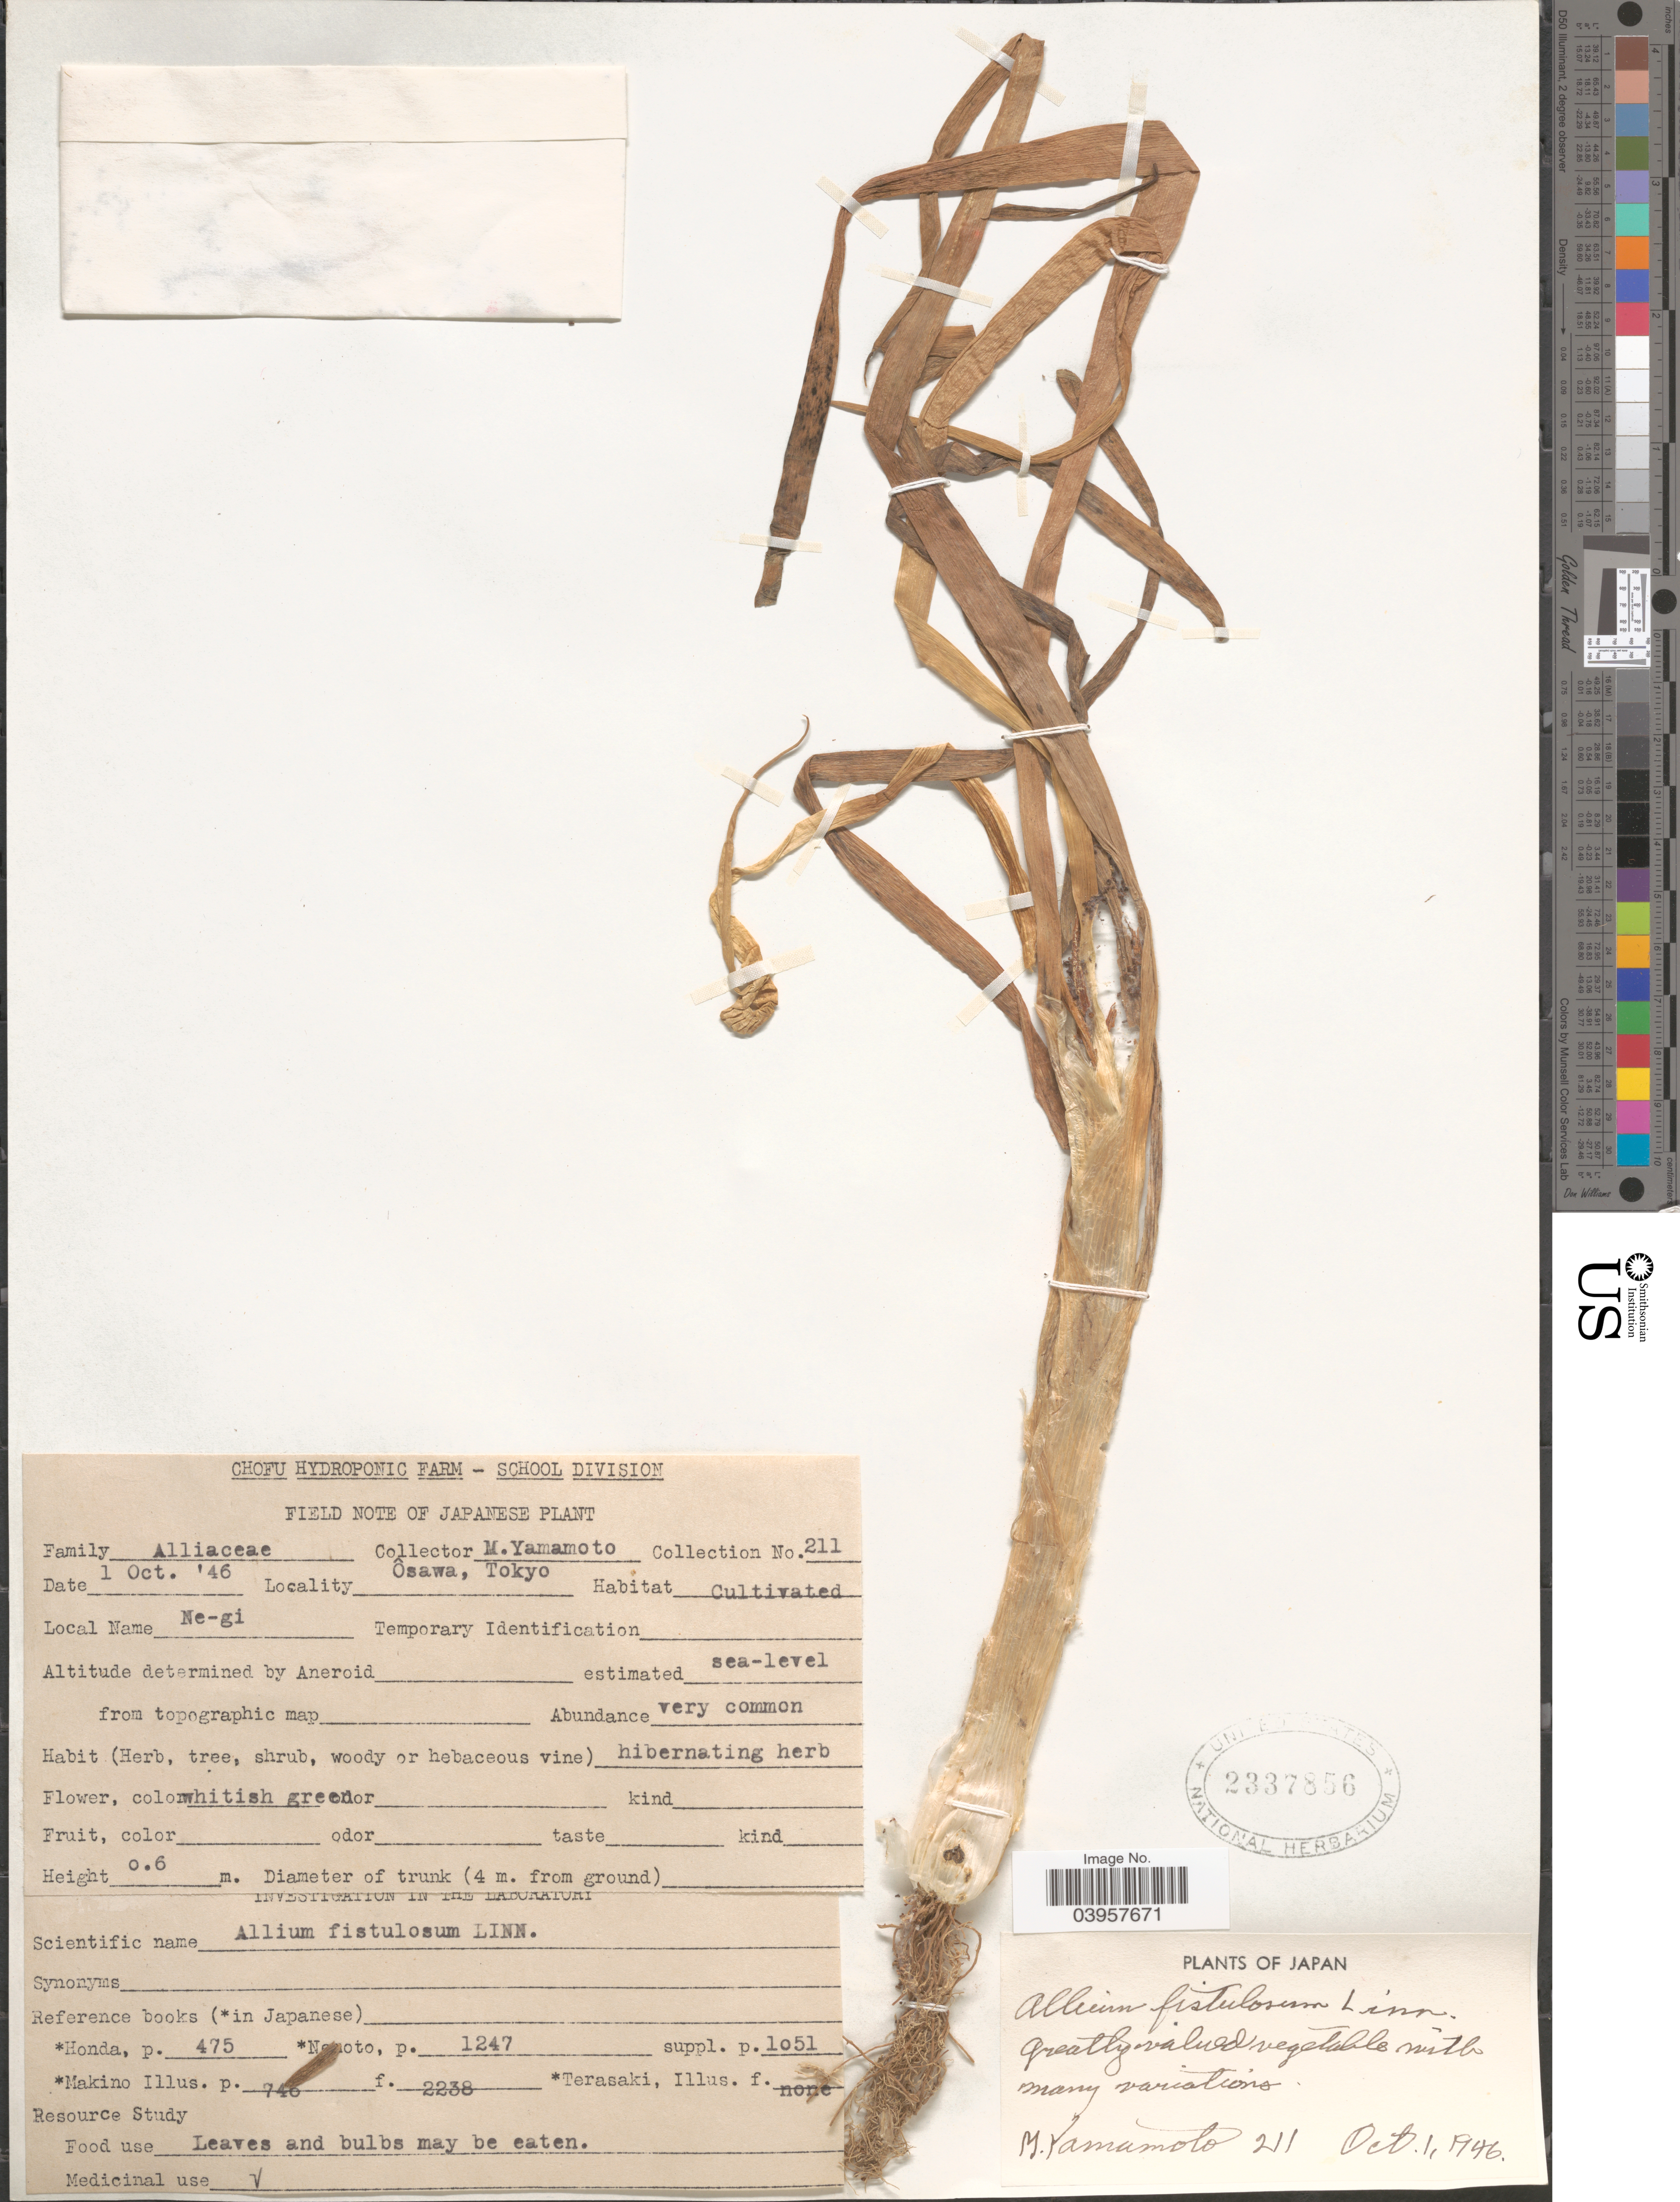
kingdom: Plantae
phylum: Tracheophyta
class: Liliopsida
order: Asparagales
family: Amaryllidaceae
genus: Allium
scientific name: Allium fistulosum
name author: L.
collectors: M. Yamamoto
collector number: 211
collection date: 1946-10-01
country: Japan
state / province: Tokyo, Federal City of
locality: Ôsawa, Tokyo.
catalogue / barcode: US 2337856